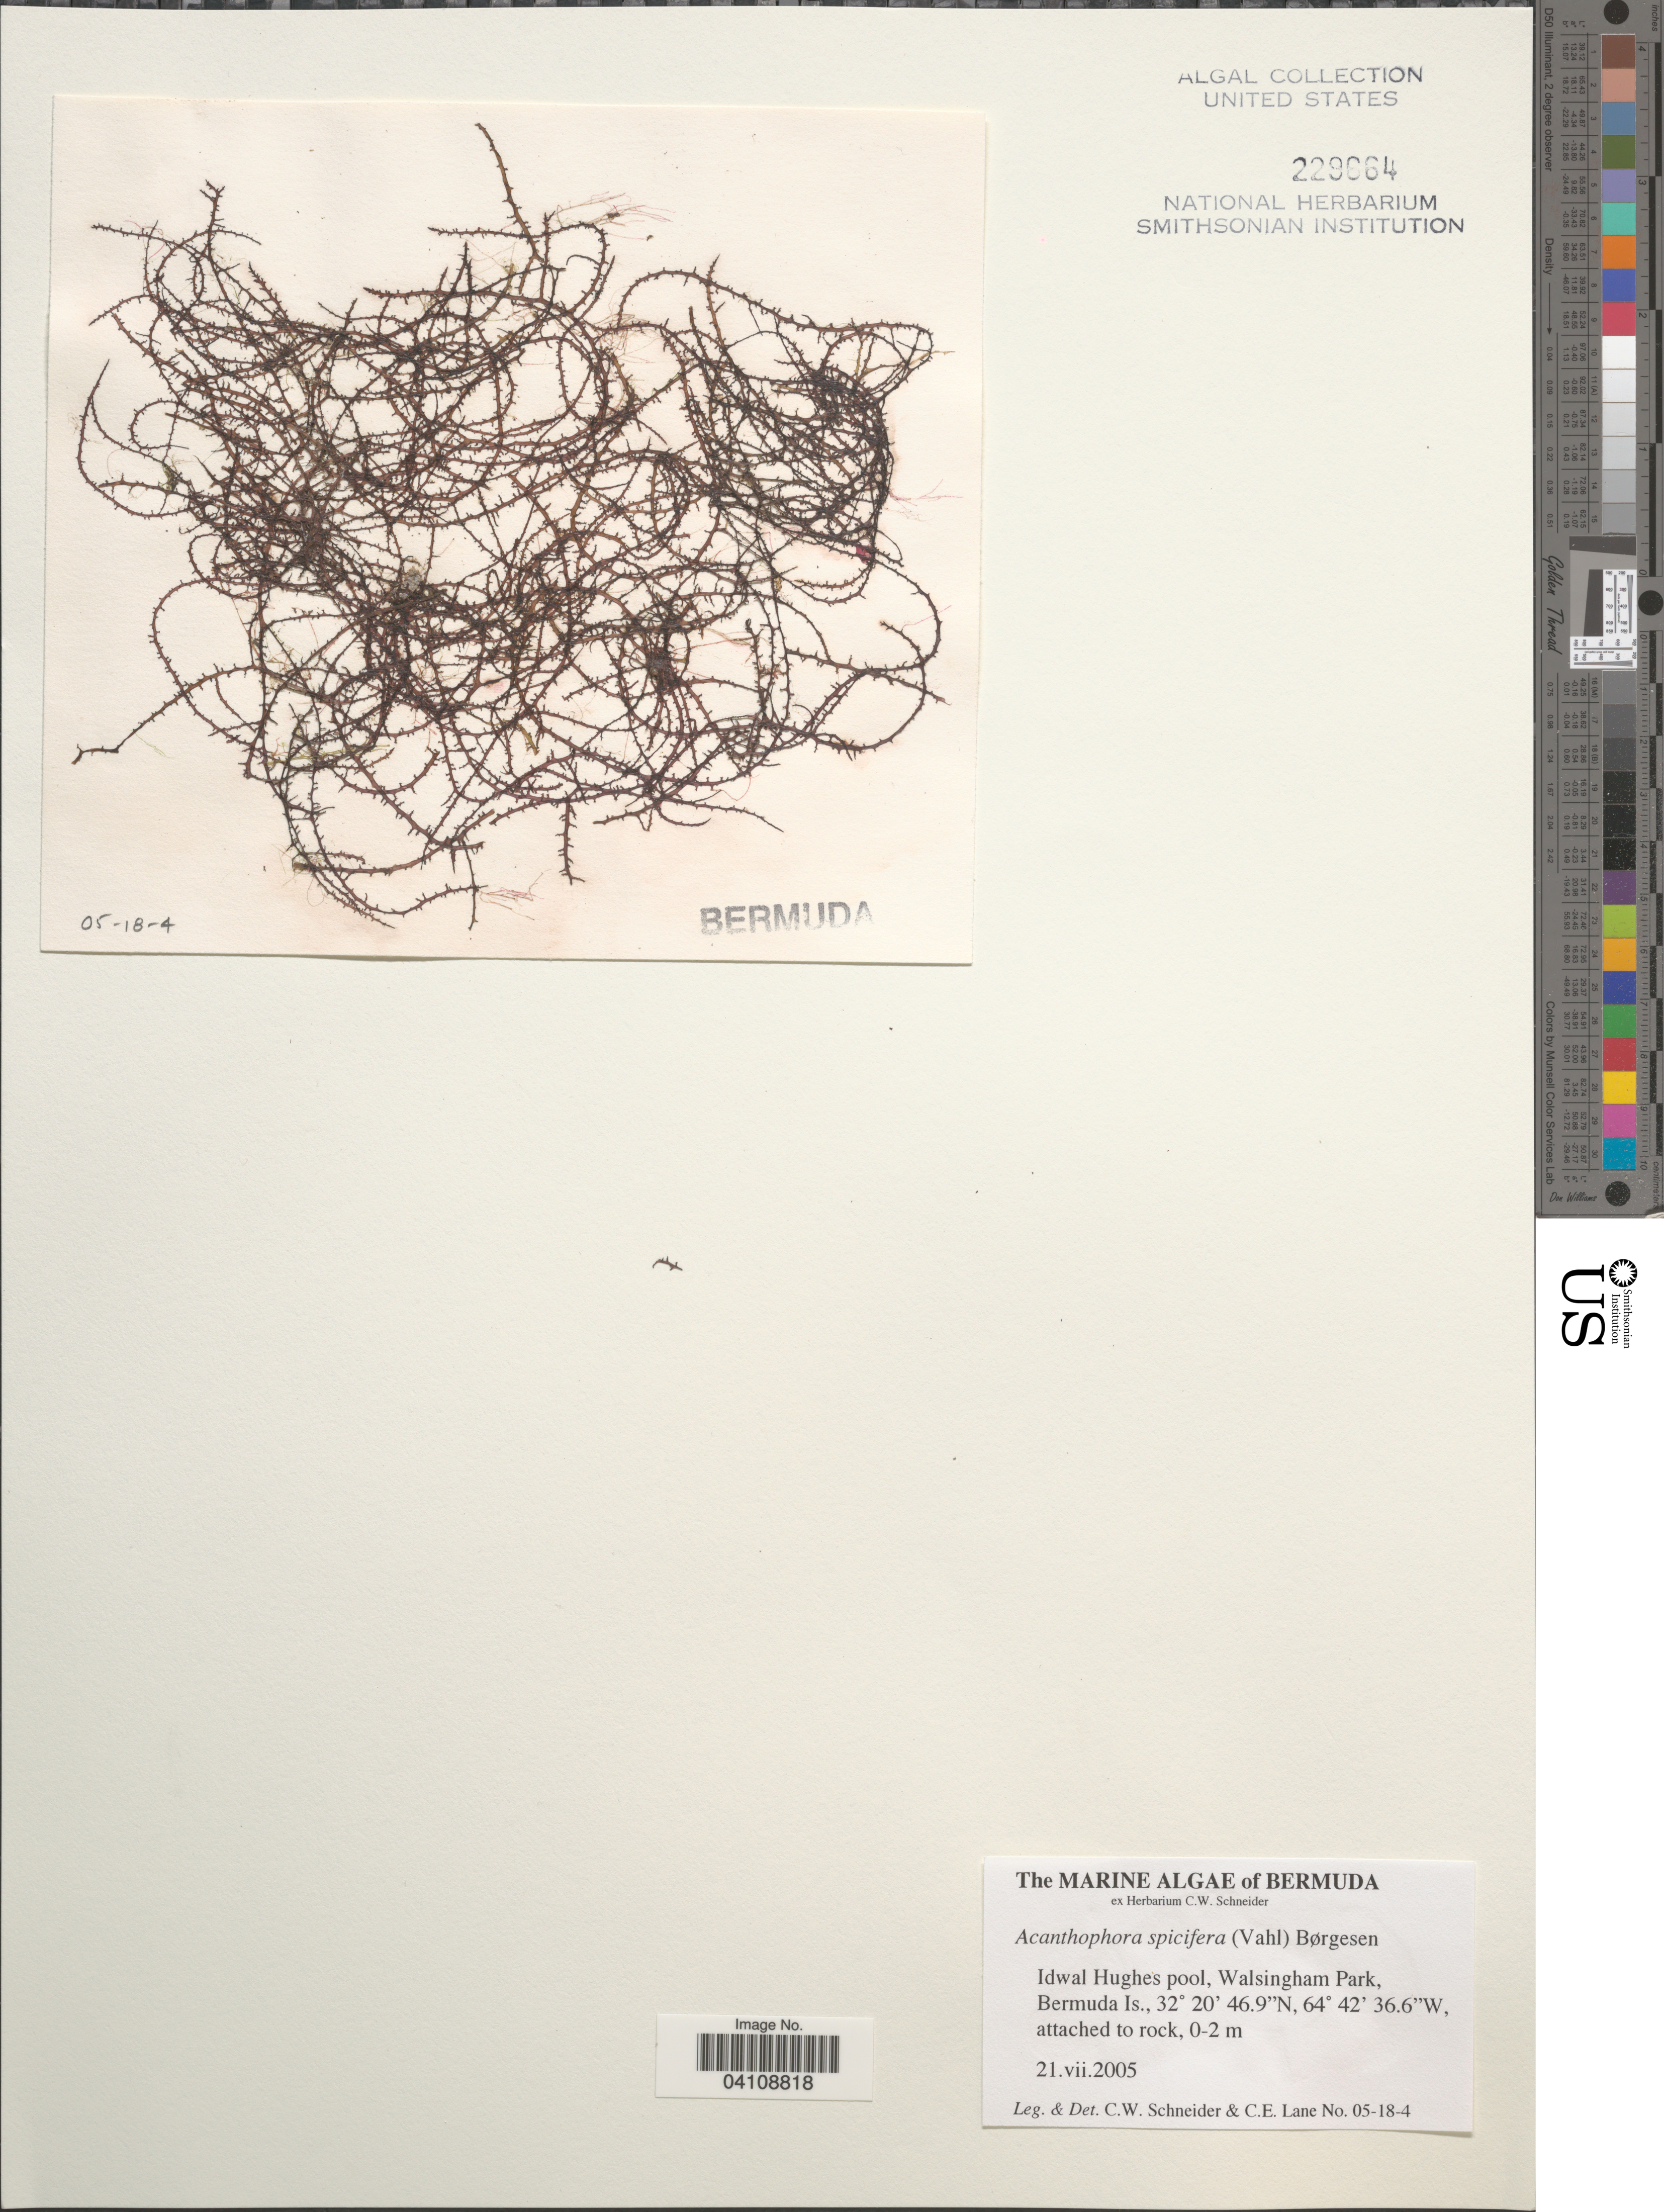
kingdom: Plantae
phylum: Rhodophyta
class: Florideophyceae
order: Ceramiales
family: Rhodomelaceae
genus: Acanthophora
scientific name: Acanthophora spicifera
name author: (Vahl) Børgesen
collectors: C. W.Schneider & C. E. Lane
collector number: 05-18-4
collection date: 2005-07-21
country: Bermuda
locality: Idwal Hughes pool, Walsingham Park, Bermuda Is.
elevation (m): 0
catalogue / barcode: US 229664